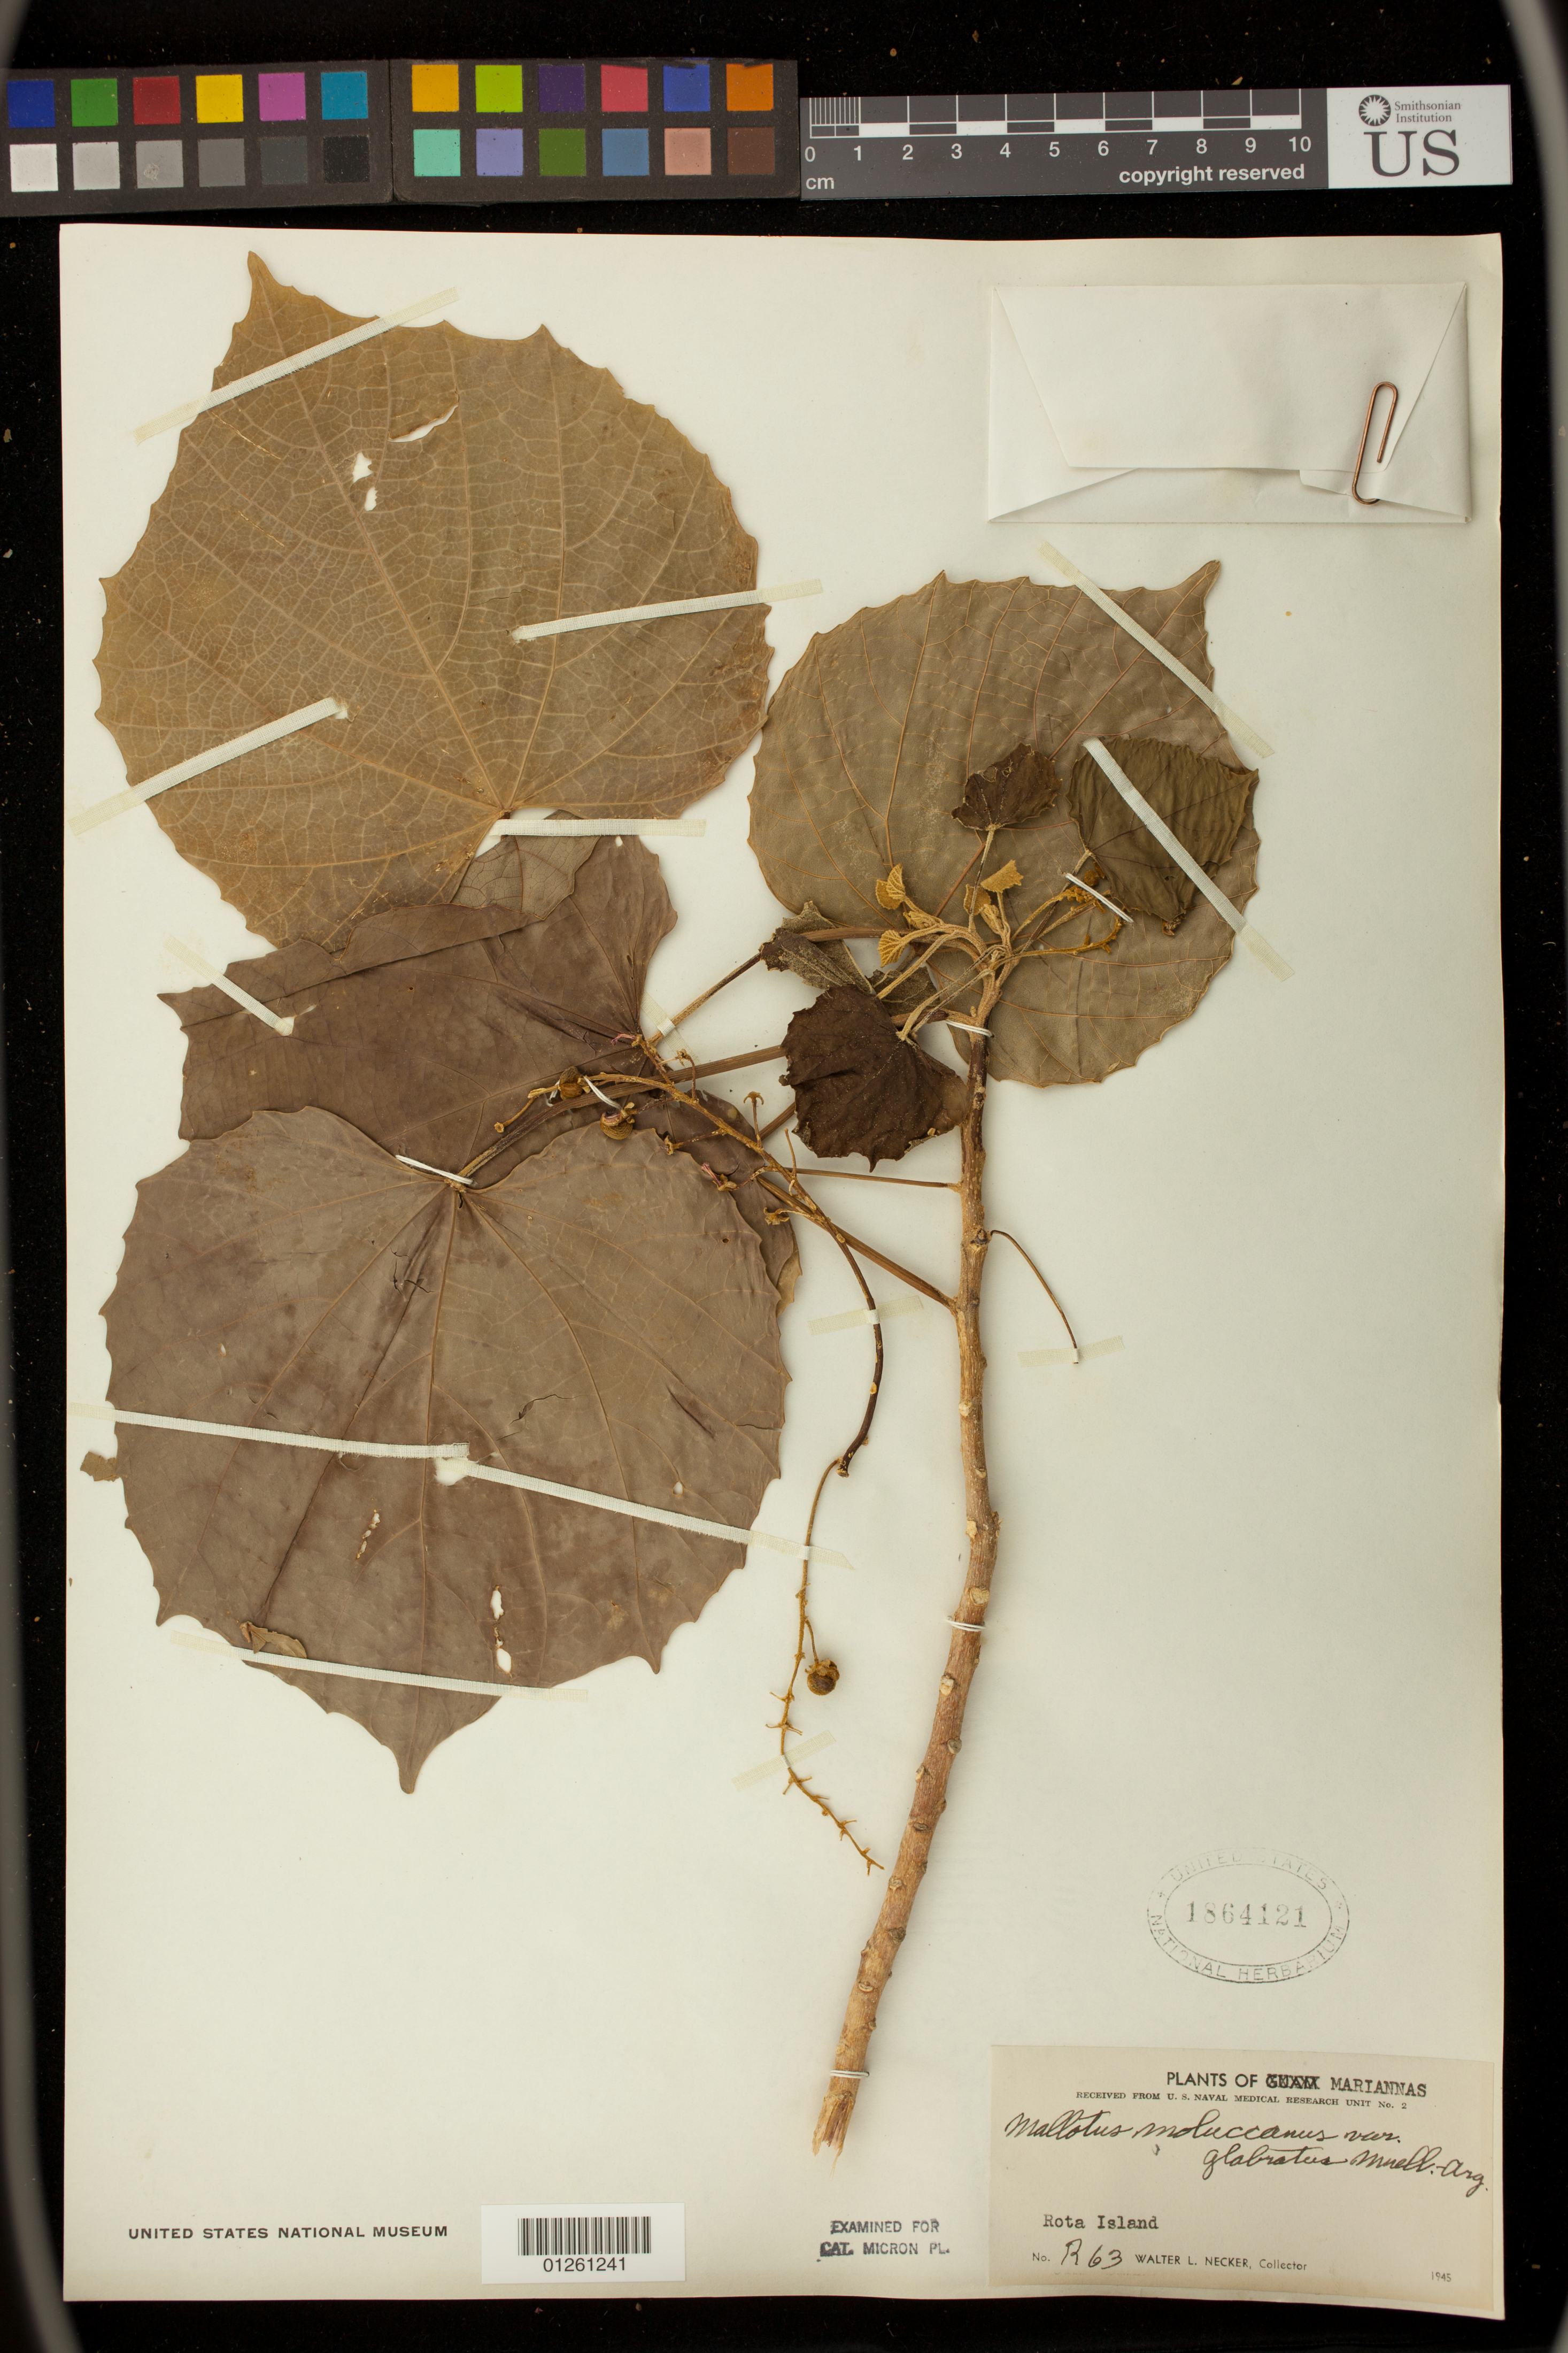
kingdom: Plantae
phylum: Tracheophyta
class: Magnoliopsida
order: Malpighiales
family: Euphorbiaceae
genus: Melanolepis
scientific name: Melanolepis multiglandulosa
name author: (Reinw. ex Blume) Rchb. f. & Zoll.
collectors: W. L. Necker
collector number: R63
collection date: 1945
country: Northern Mariana Islands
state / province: Rota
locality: Rota Island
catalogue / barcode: US 1864121